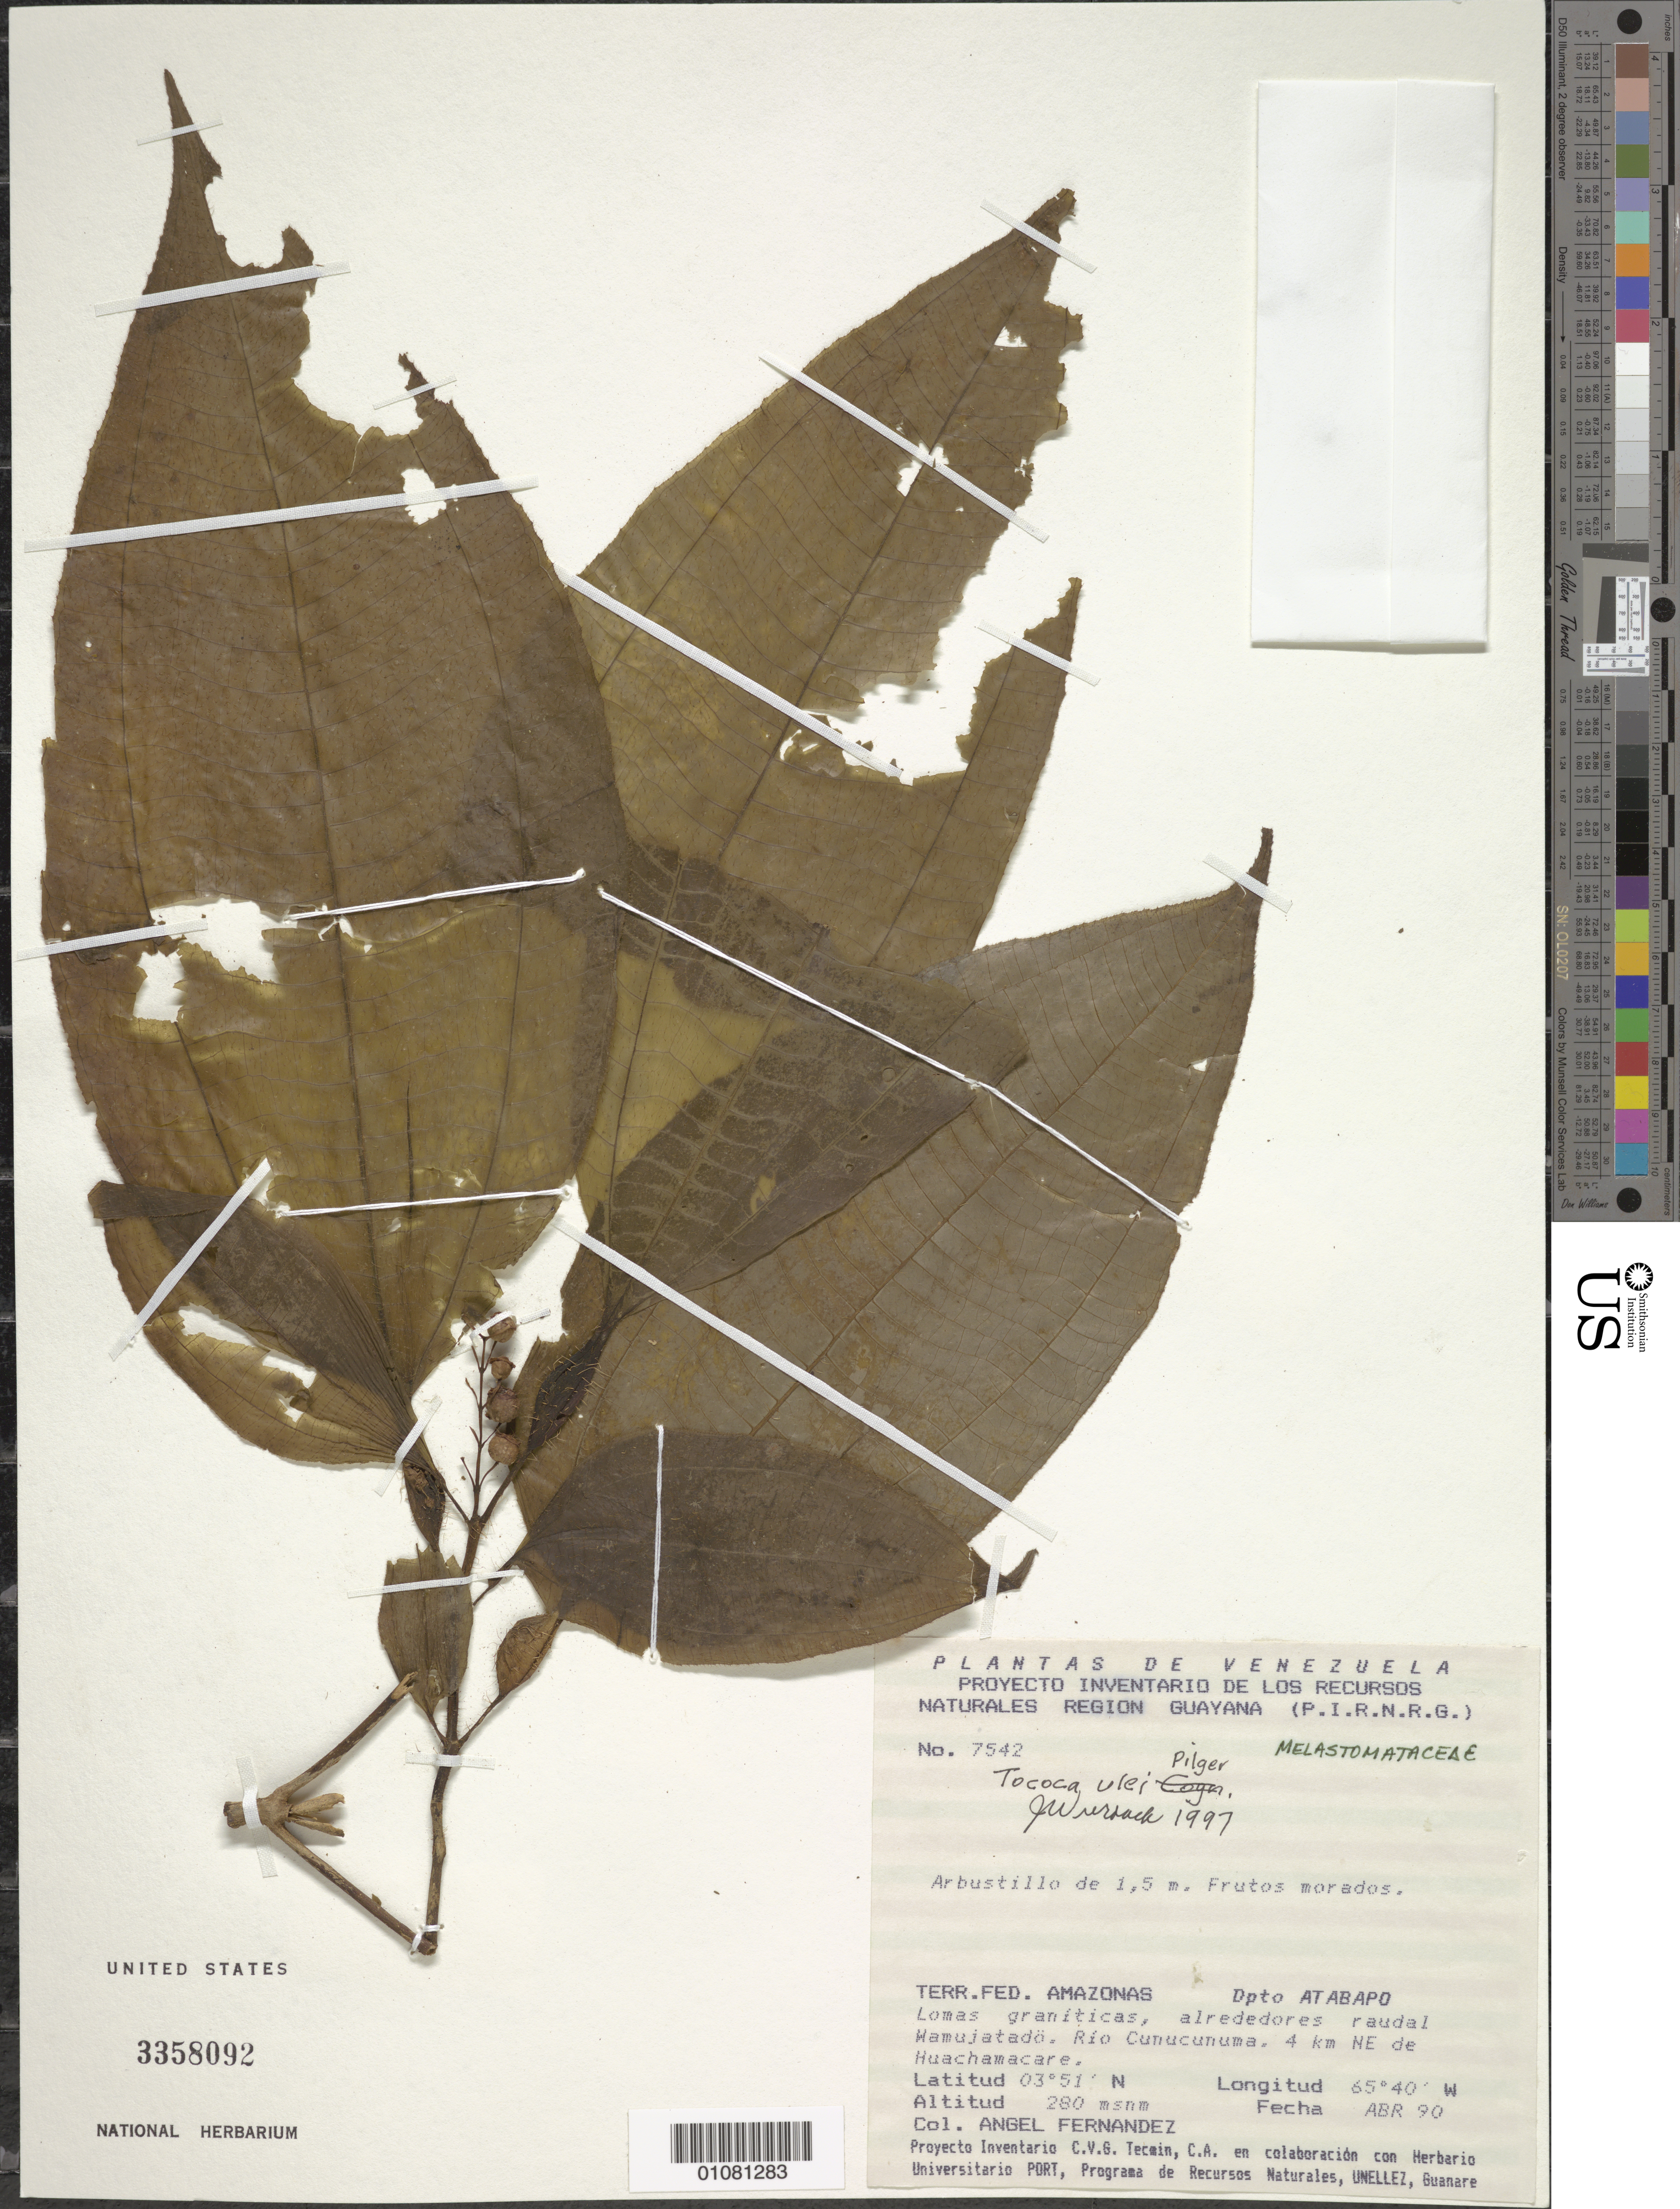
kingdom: Plantae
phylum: Tracheophyta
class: Magnoliopsida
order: Rosales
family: Rhamnaceae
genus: Ziziphus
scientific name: Ziziphus ulei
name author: Pilg.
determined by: Wurdack, John J., (US), US (UNITED STATES)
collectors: A. Fernández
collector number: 7542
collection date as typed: Apr-90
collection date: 1990-04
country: Venezuela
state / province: Amazonas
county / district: Atabapo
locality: Río Cunucunuma, alrededores raudal Wamujatadö; 4 km NE de Huachamacare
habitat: Lomas graniticas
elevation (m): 280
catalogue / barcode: US 3358092